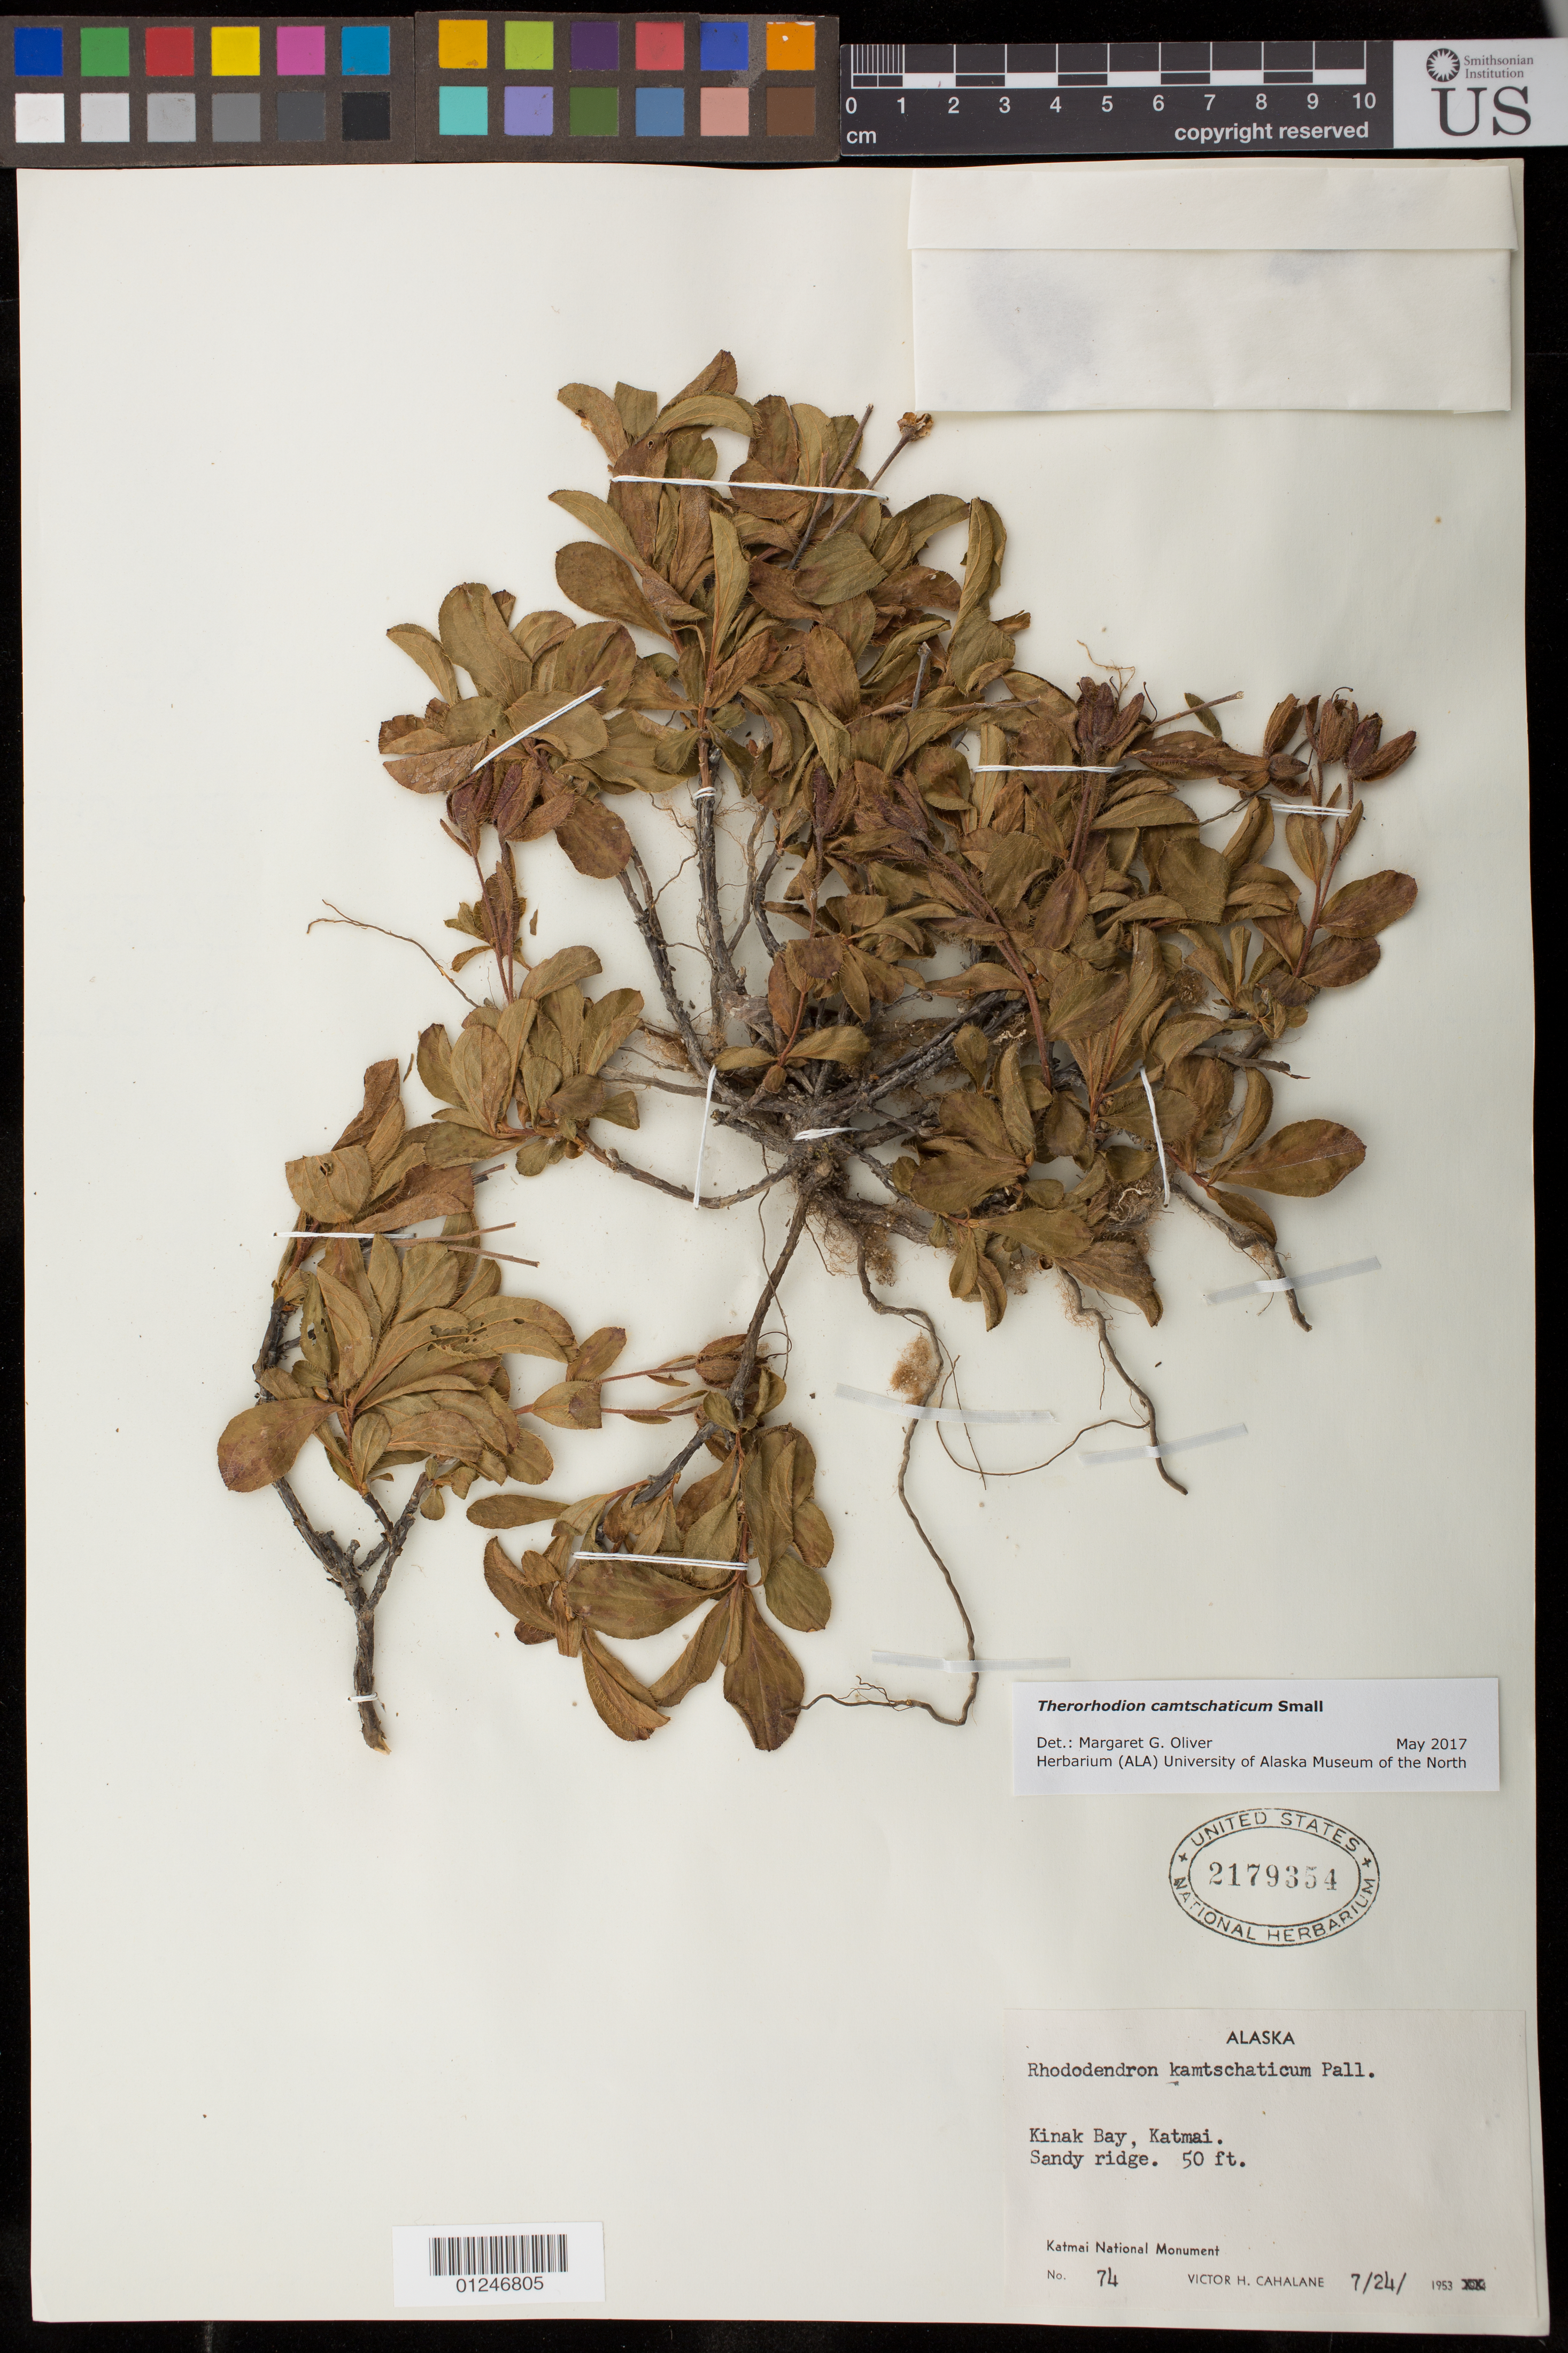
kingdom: Plantae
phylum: Tracheophyta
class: Magnoliopsida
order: Ericales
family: Ericaceae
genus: Therorhodion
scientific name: Therorhodion camtschaticum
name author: (Pall.) Small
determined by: Oliver, M. G., (ALA), University of Alaska Museum of the North (UNITED STATES)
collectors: V. Cahalane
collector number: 74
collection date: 1953-07-24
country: United States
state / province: Alaska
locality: Kinak Bay, Katmai. Sandy ridge.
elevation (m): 15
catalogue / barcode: US 2179354